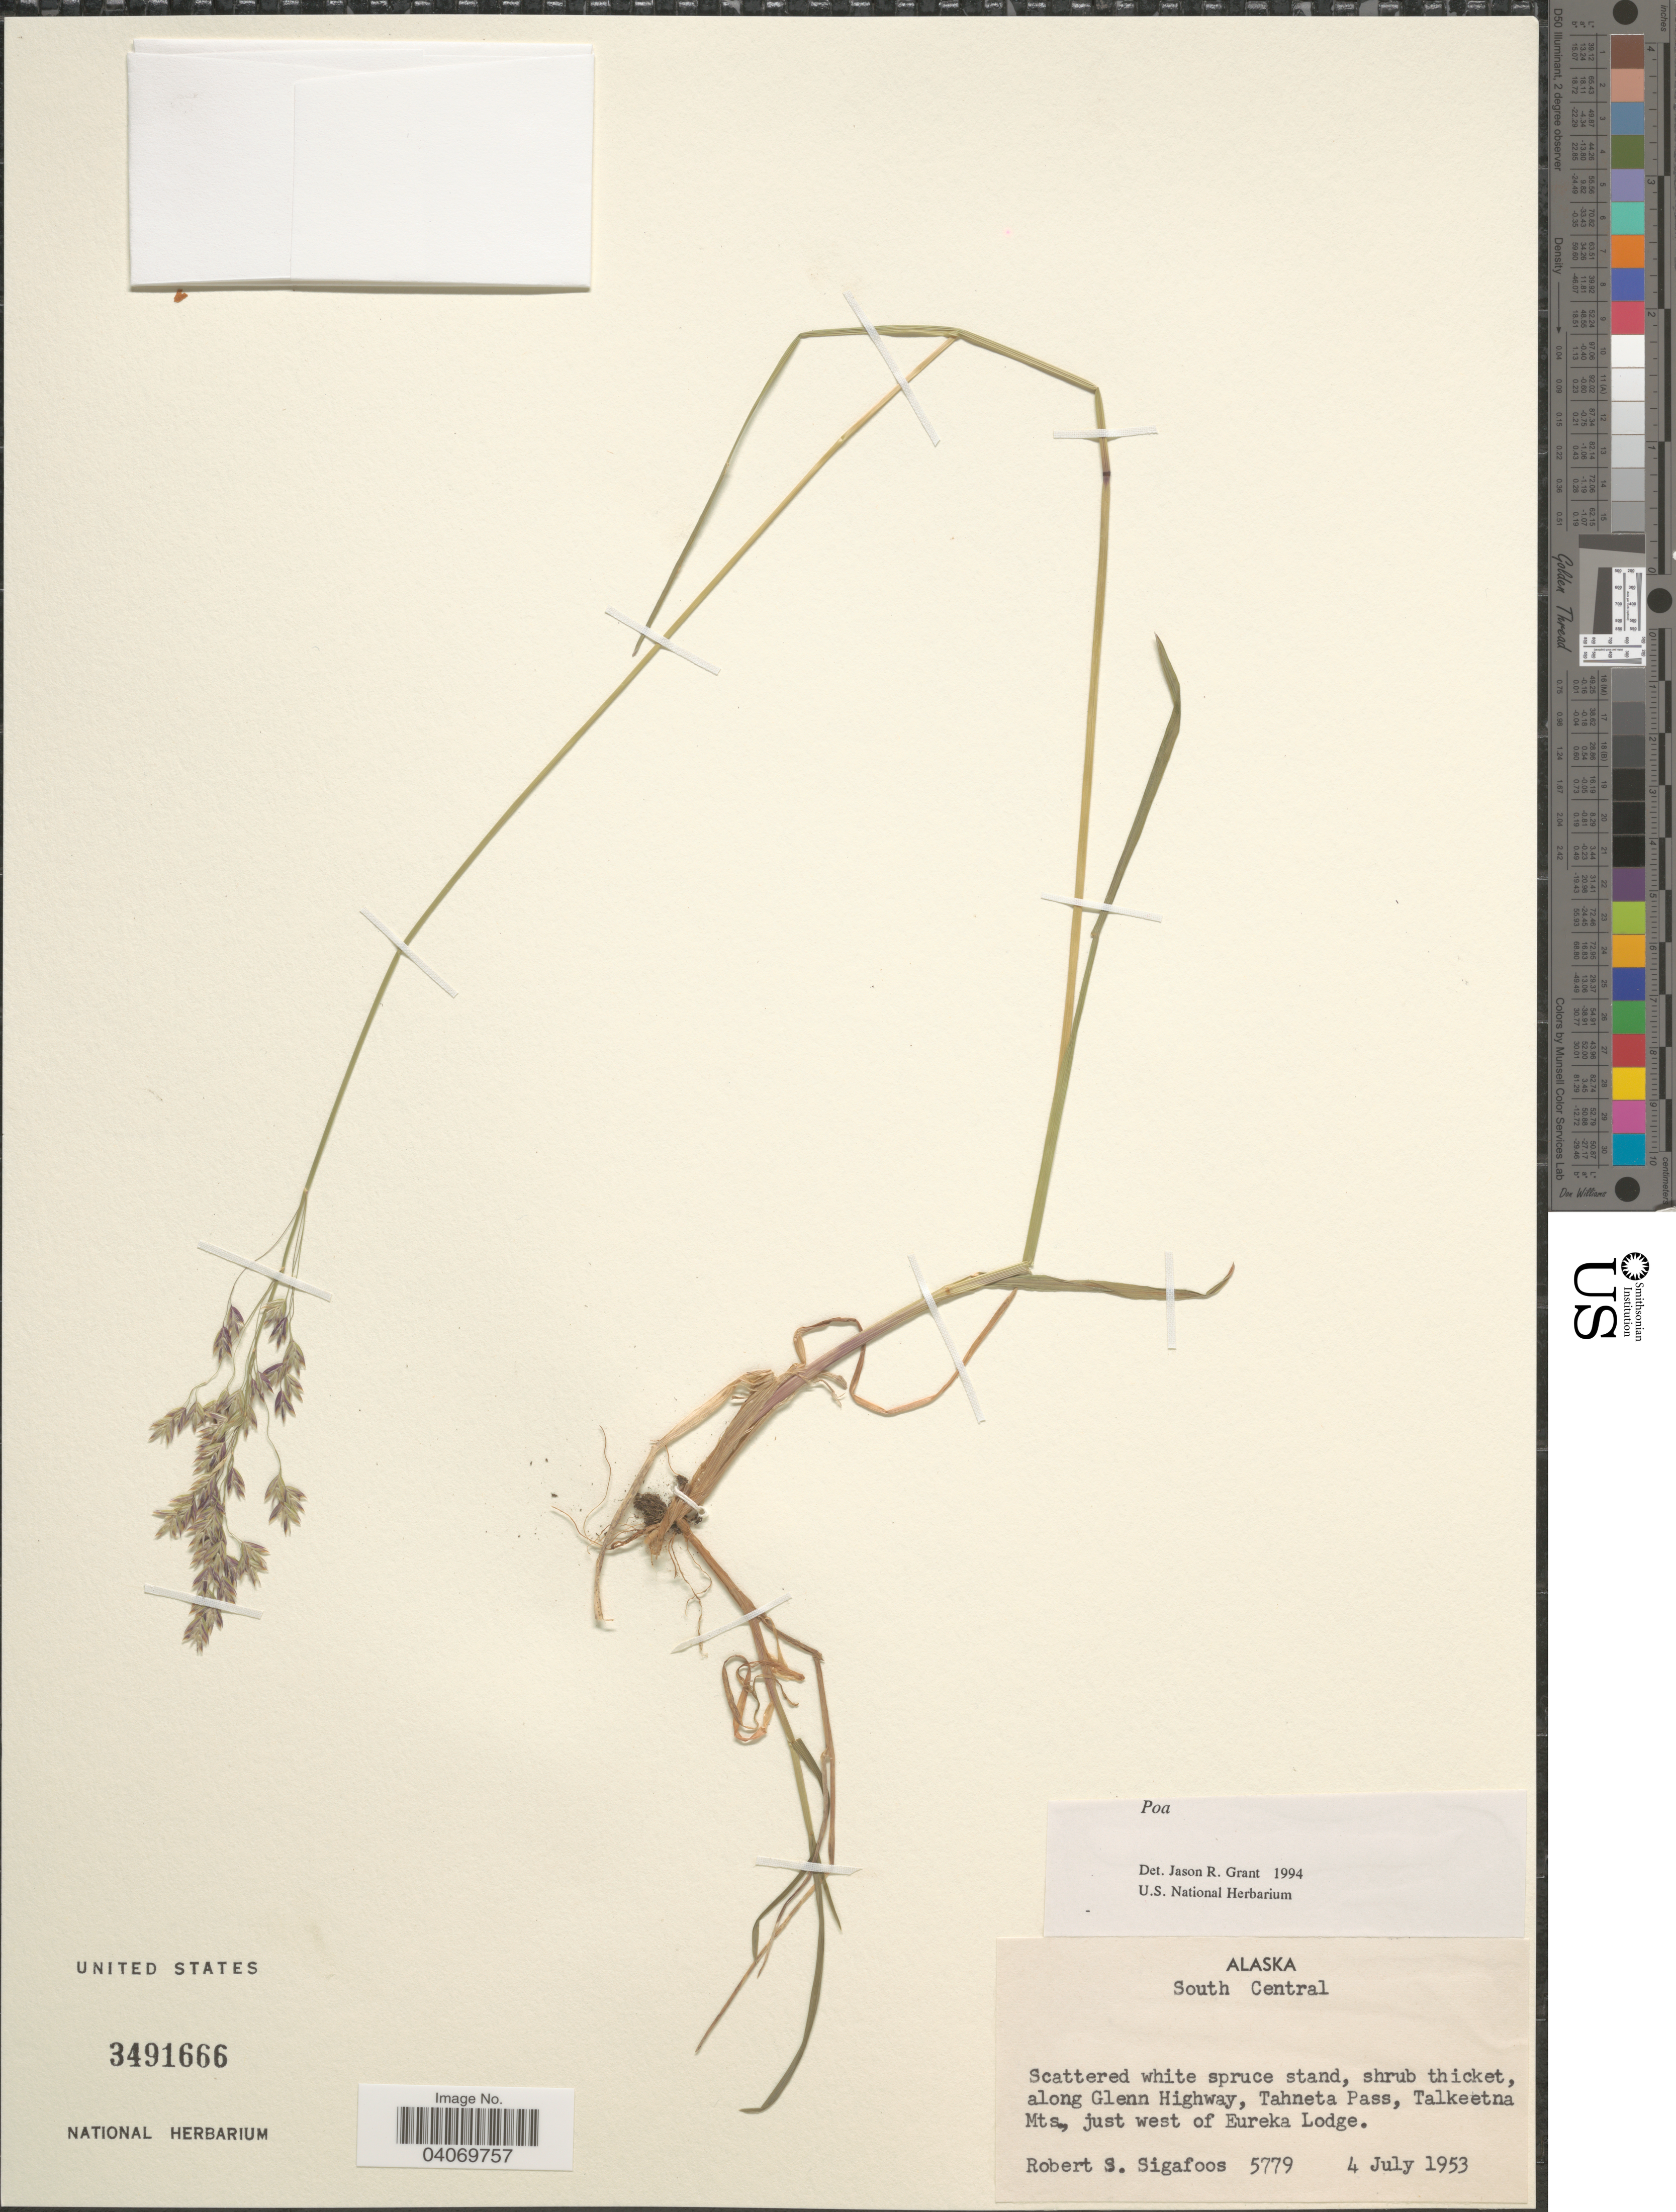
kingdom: Plantae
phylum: Tracheophyta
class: Liliopsida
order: Poales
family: Poaceae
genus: Poa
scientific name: Poa sp.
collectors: R. Sigafoos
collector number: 5779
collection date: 1953-07-04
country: United States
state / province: Alaska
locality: South Central. Scattered white spruce stand, shrub thicket, along Glenn Highway, Tahneta Pass, Talkeetna Mts., just west of Eureka Lodge.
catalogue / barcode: US 3491666